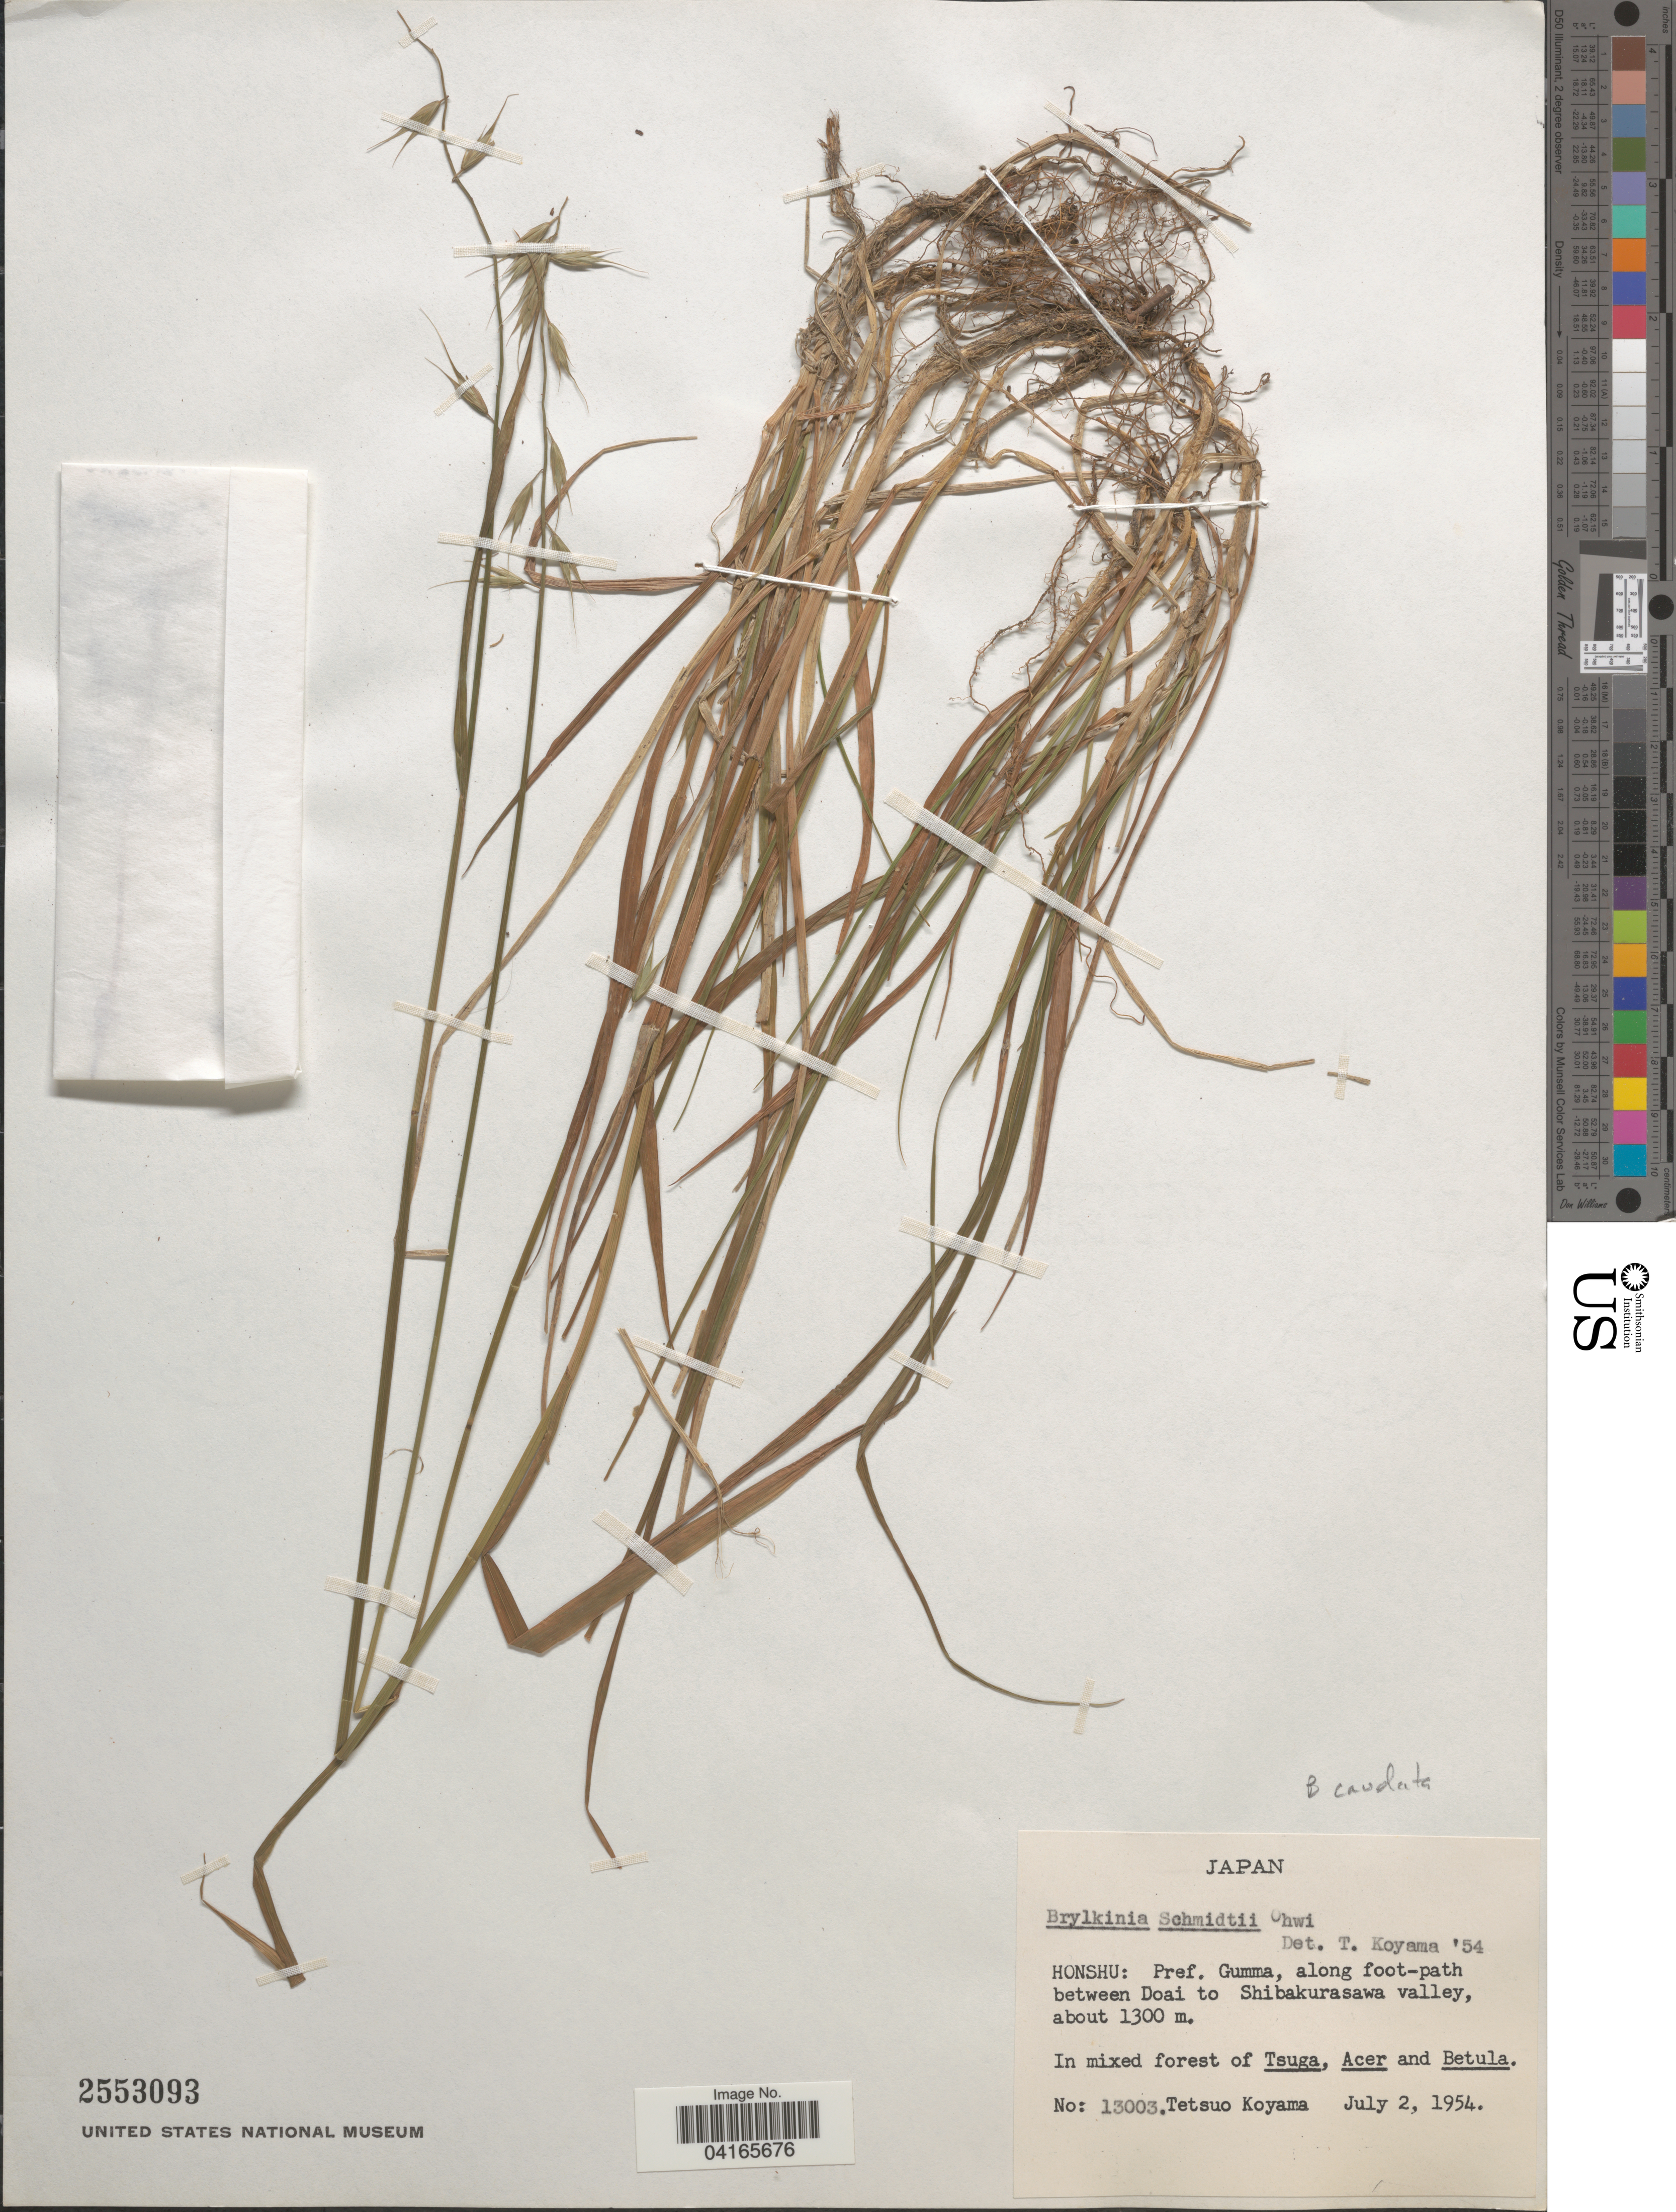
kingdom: Plantae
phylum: Tracheophyta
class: Liliopsida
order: Poales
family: Poaceae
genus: Brylkinia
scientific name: Brylkinia schmidtii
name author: Ohwi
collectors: T. Koyama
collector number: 13003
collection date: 1954-07-02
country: Japan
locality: Honshu: Pref. Gumma, along foot-path between Doai to Shibakurasawa valley.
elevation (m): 1300